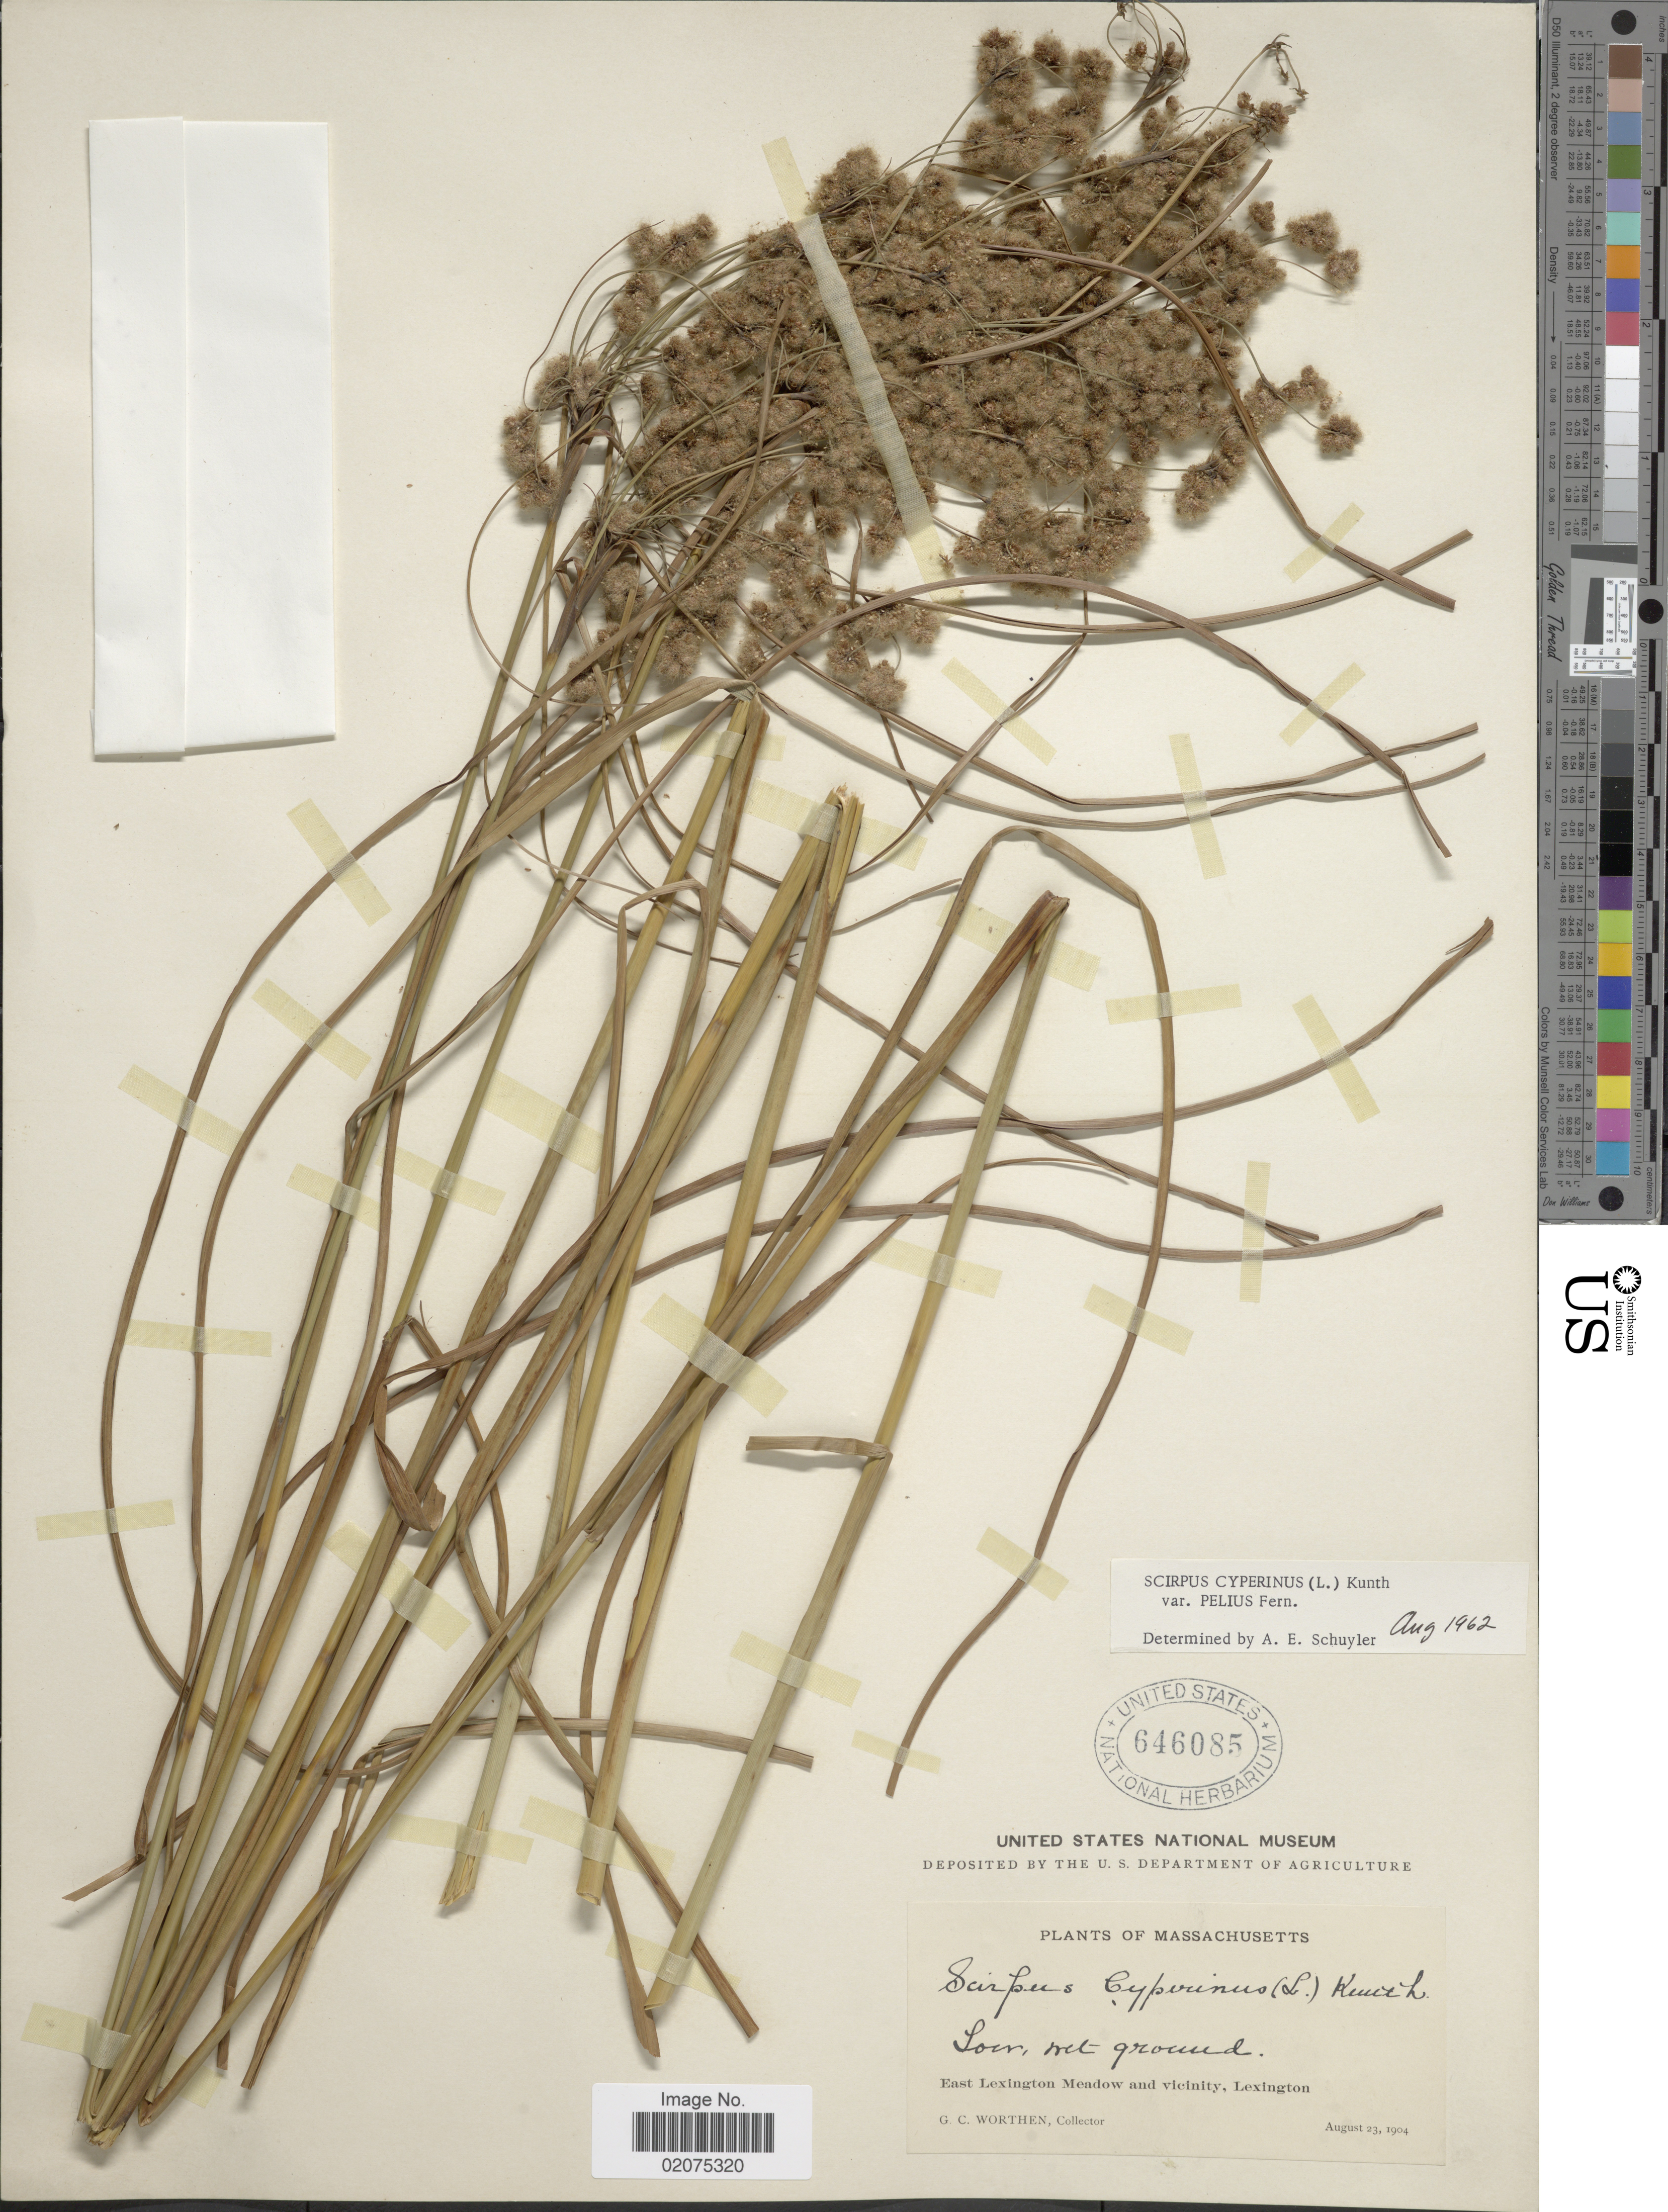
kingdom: Plantae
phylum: Tracheophyta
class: Liliopsida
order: Poales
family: Cyperaceae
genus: Scirpus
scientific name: Scirpus cyperinus var. pelius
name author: Fernald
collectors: G. Worthen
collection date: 1904-08-23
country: United States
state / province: Massachusetts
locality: East Lexington Meadow and Vicinity, Lexington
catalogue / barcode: US 646085